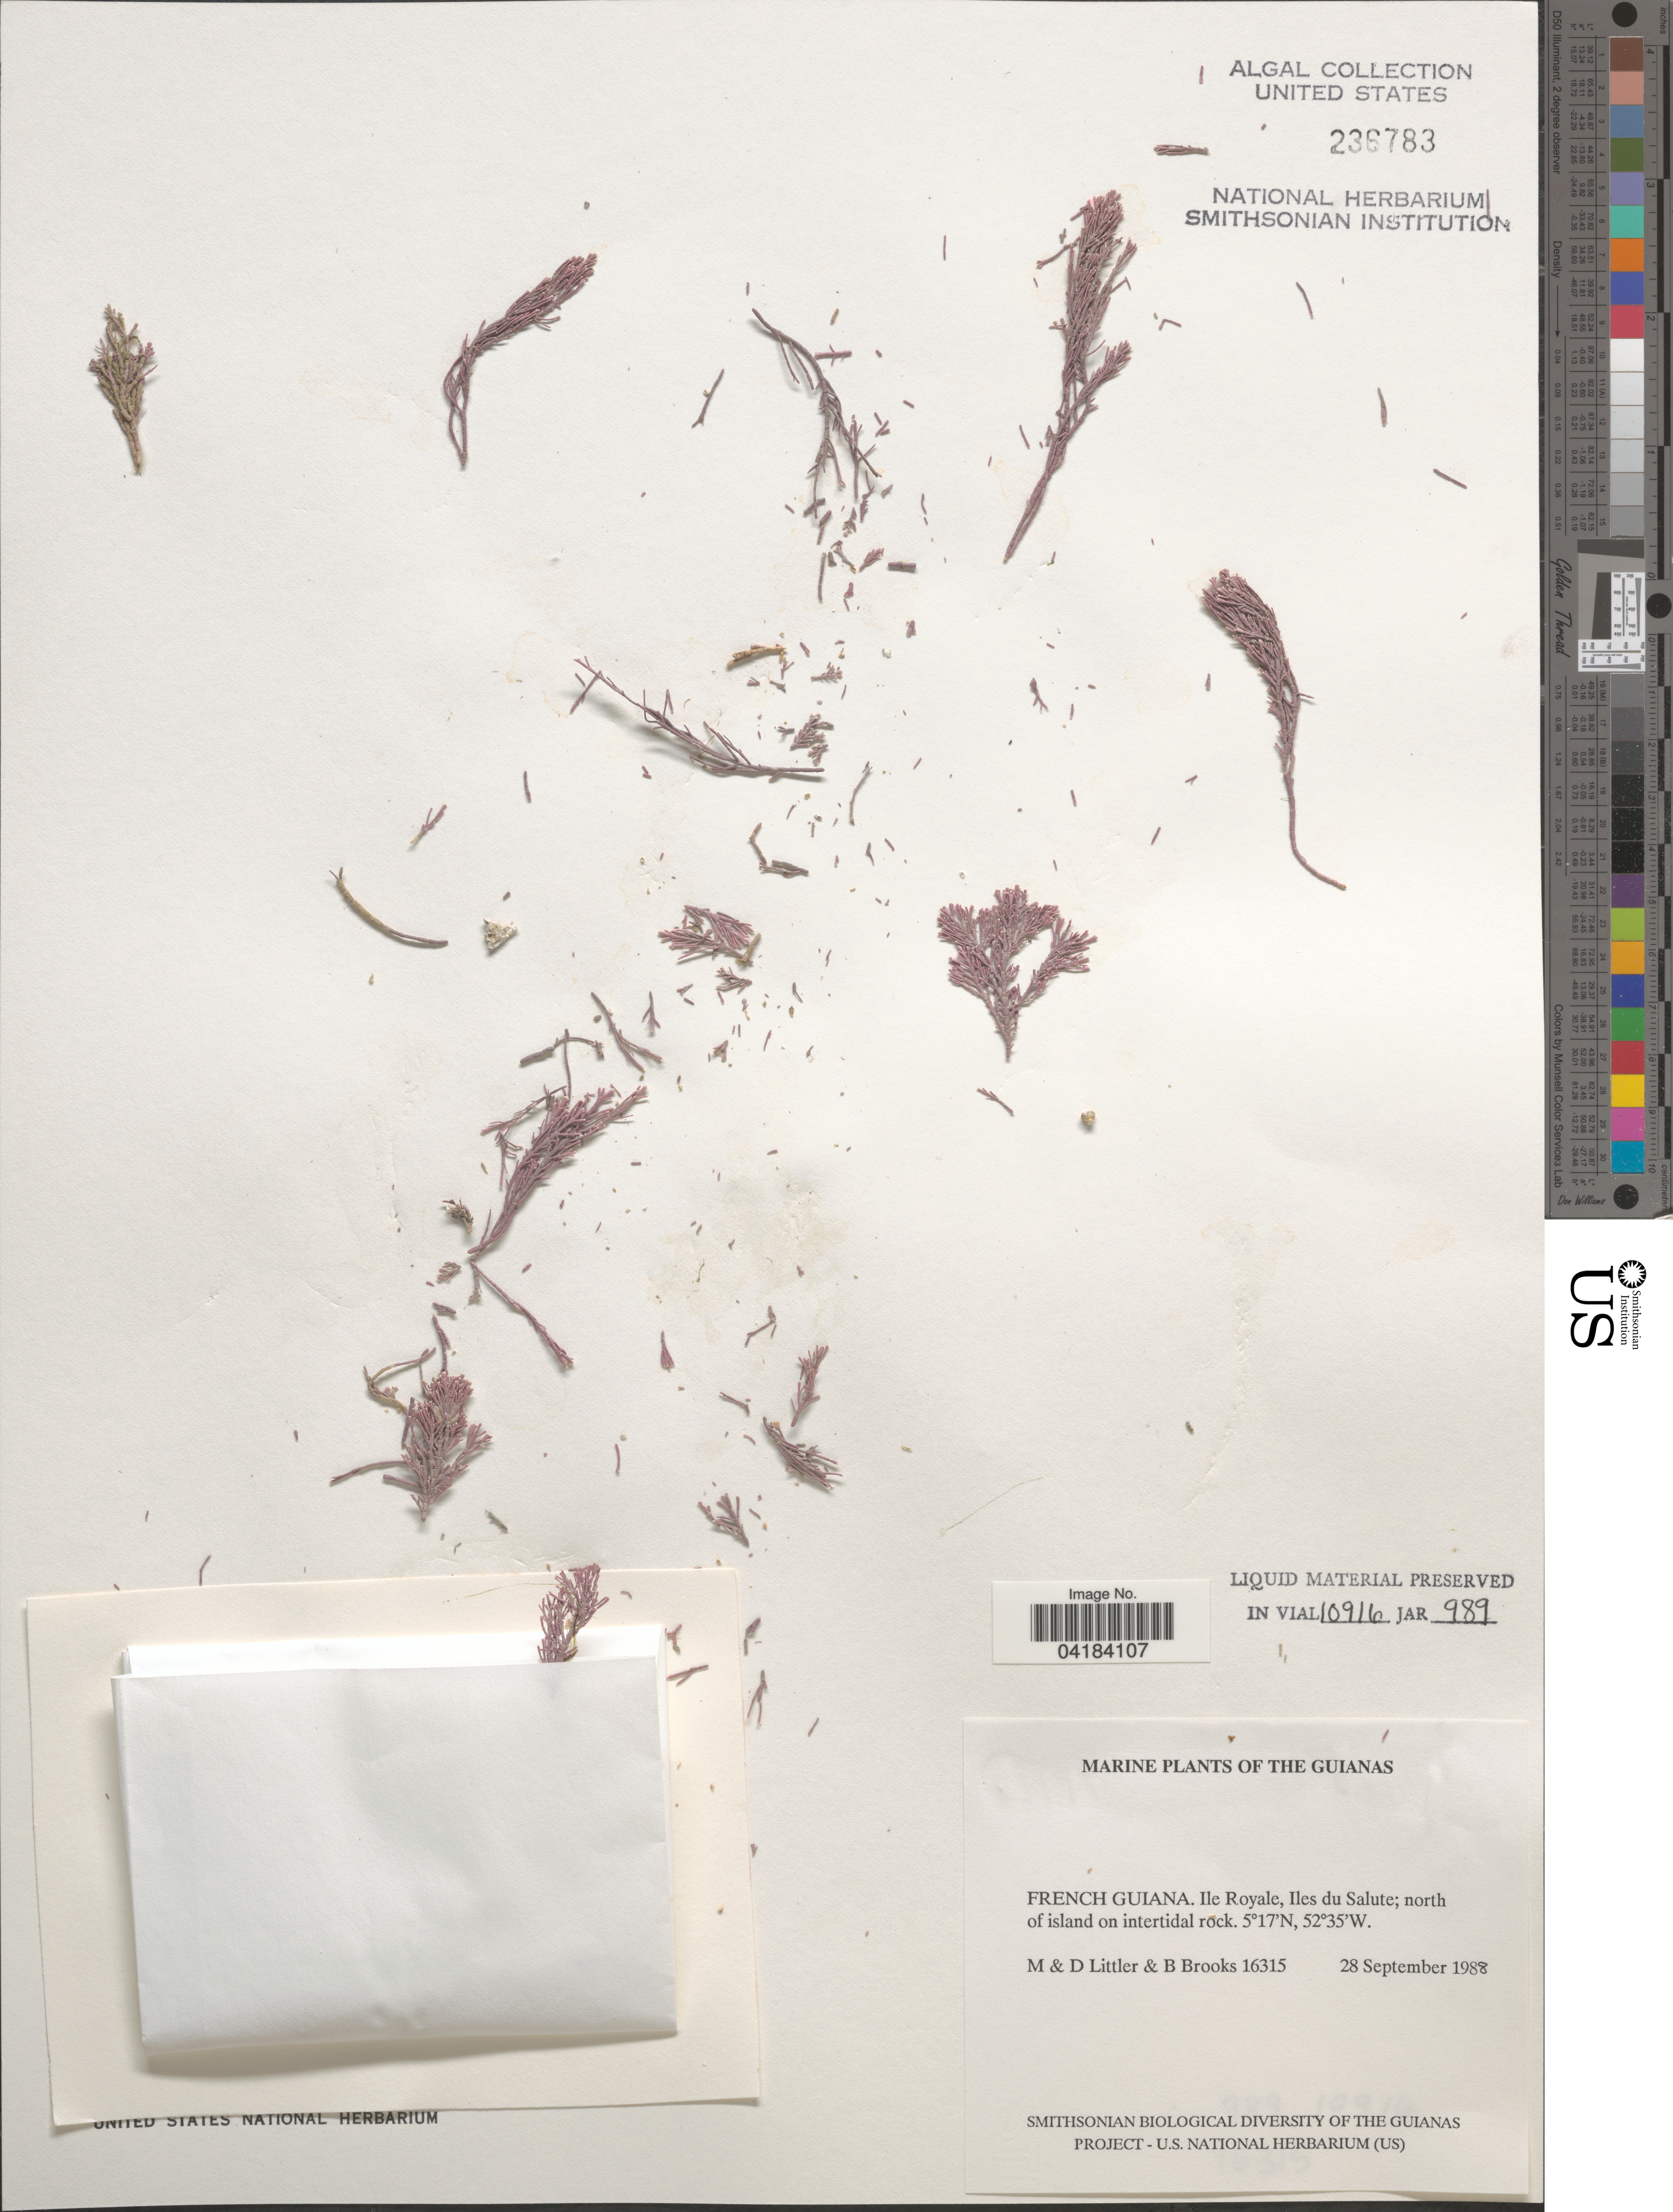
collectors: M. Littler, D. S. Littler & B. Brooks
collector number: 16315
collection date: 1988-09-28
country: French Guiana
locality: Ile Royale, Iles du Salute; north of island.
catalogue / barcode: US 236783